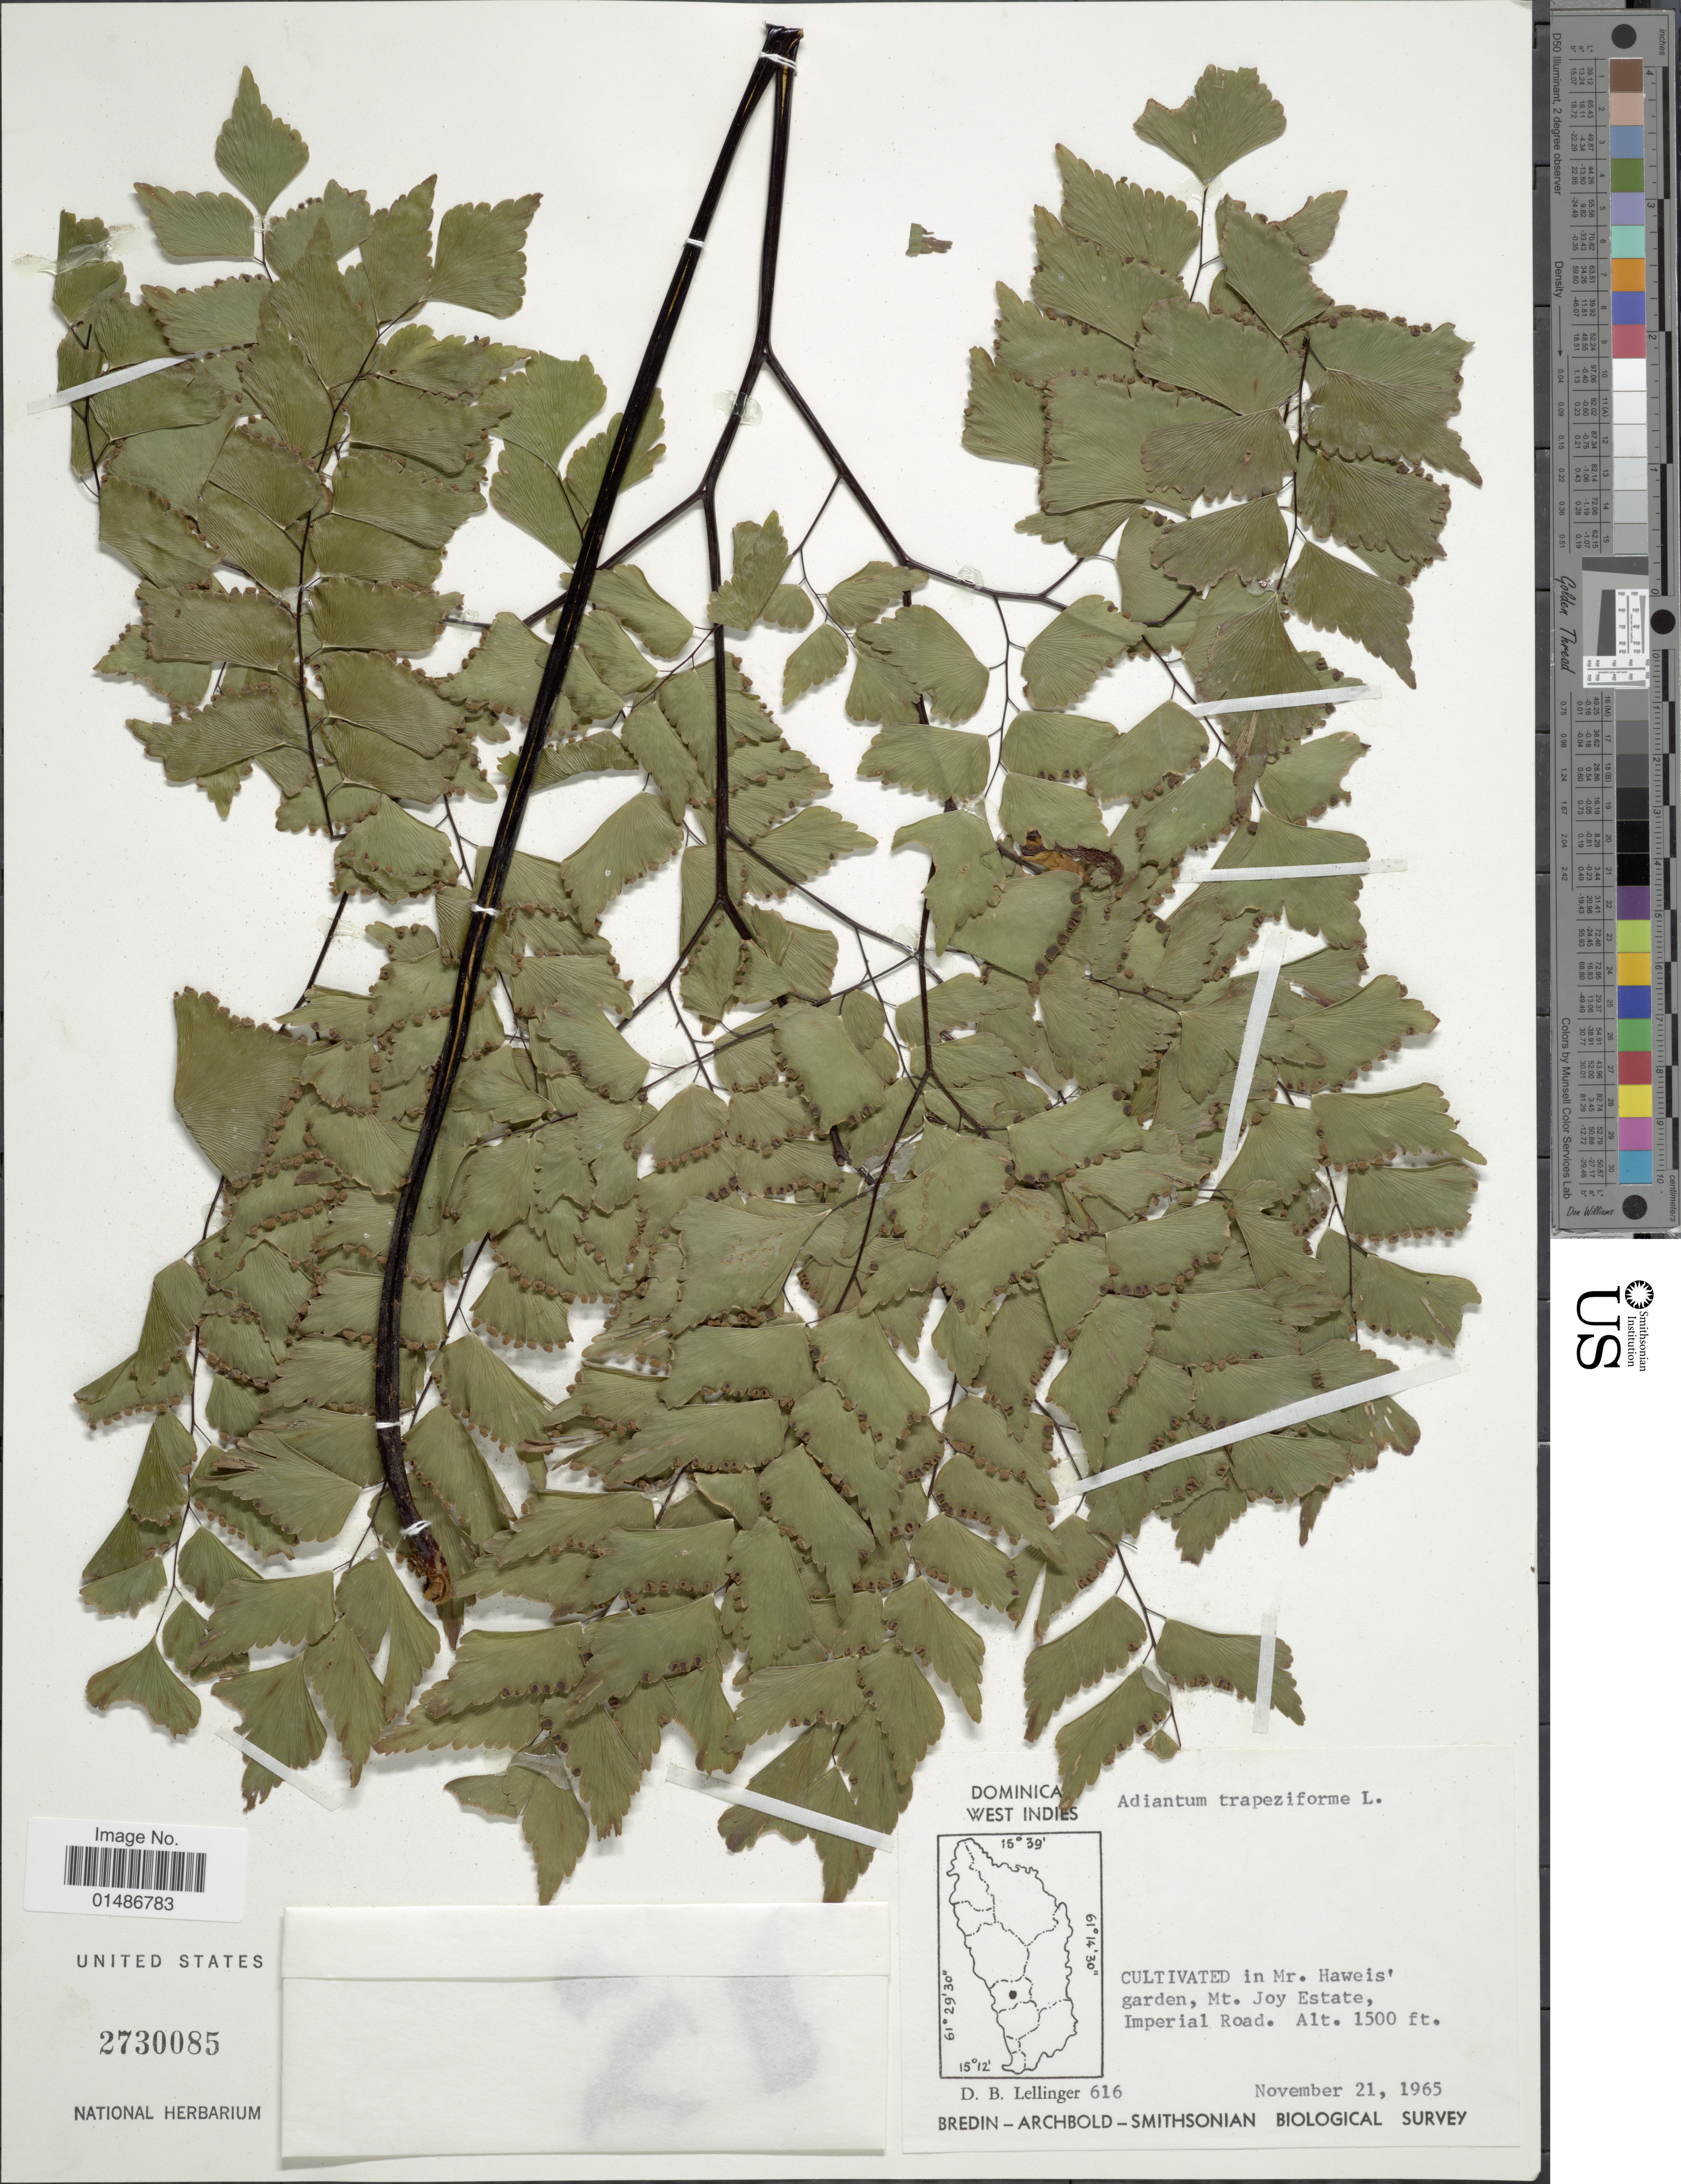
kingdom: Plantae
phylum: Tracheophyta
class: Polypodiopsida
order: Polypodiales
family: Pteridaceae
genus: Adiantum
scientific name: Adiantum trapeziforme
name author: L.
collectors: D. B. Lellinger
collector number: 616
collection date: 1965-11-21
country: Dominica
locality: West Indies. Cultivated in Mr. Haweis' garden, Mt. Joy Estate, Imperial Road.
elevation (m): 457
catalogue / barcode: US 2730085